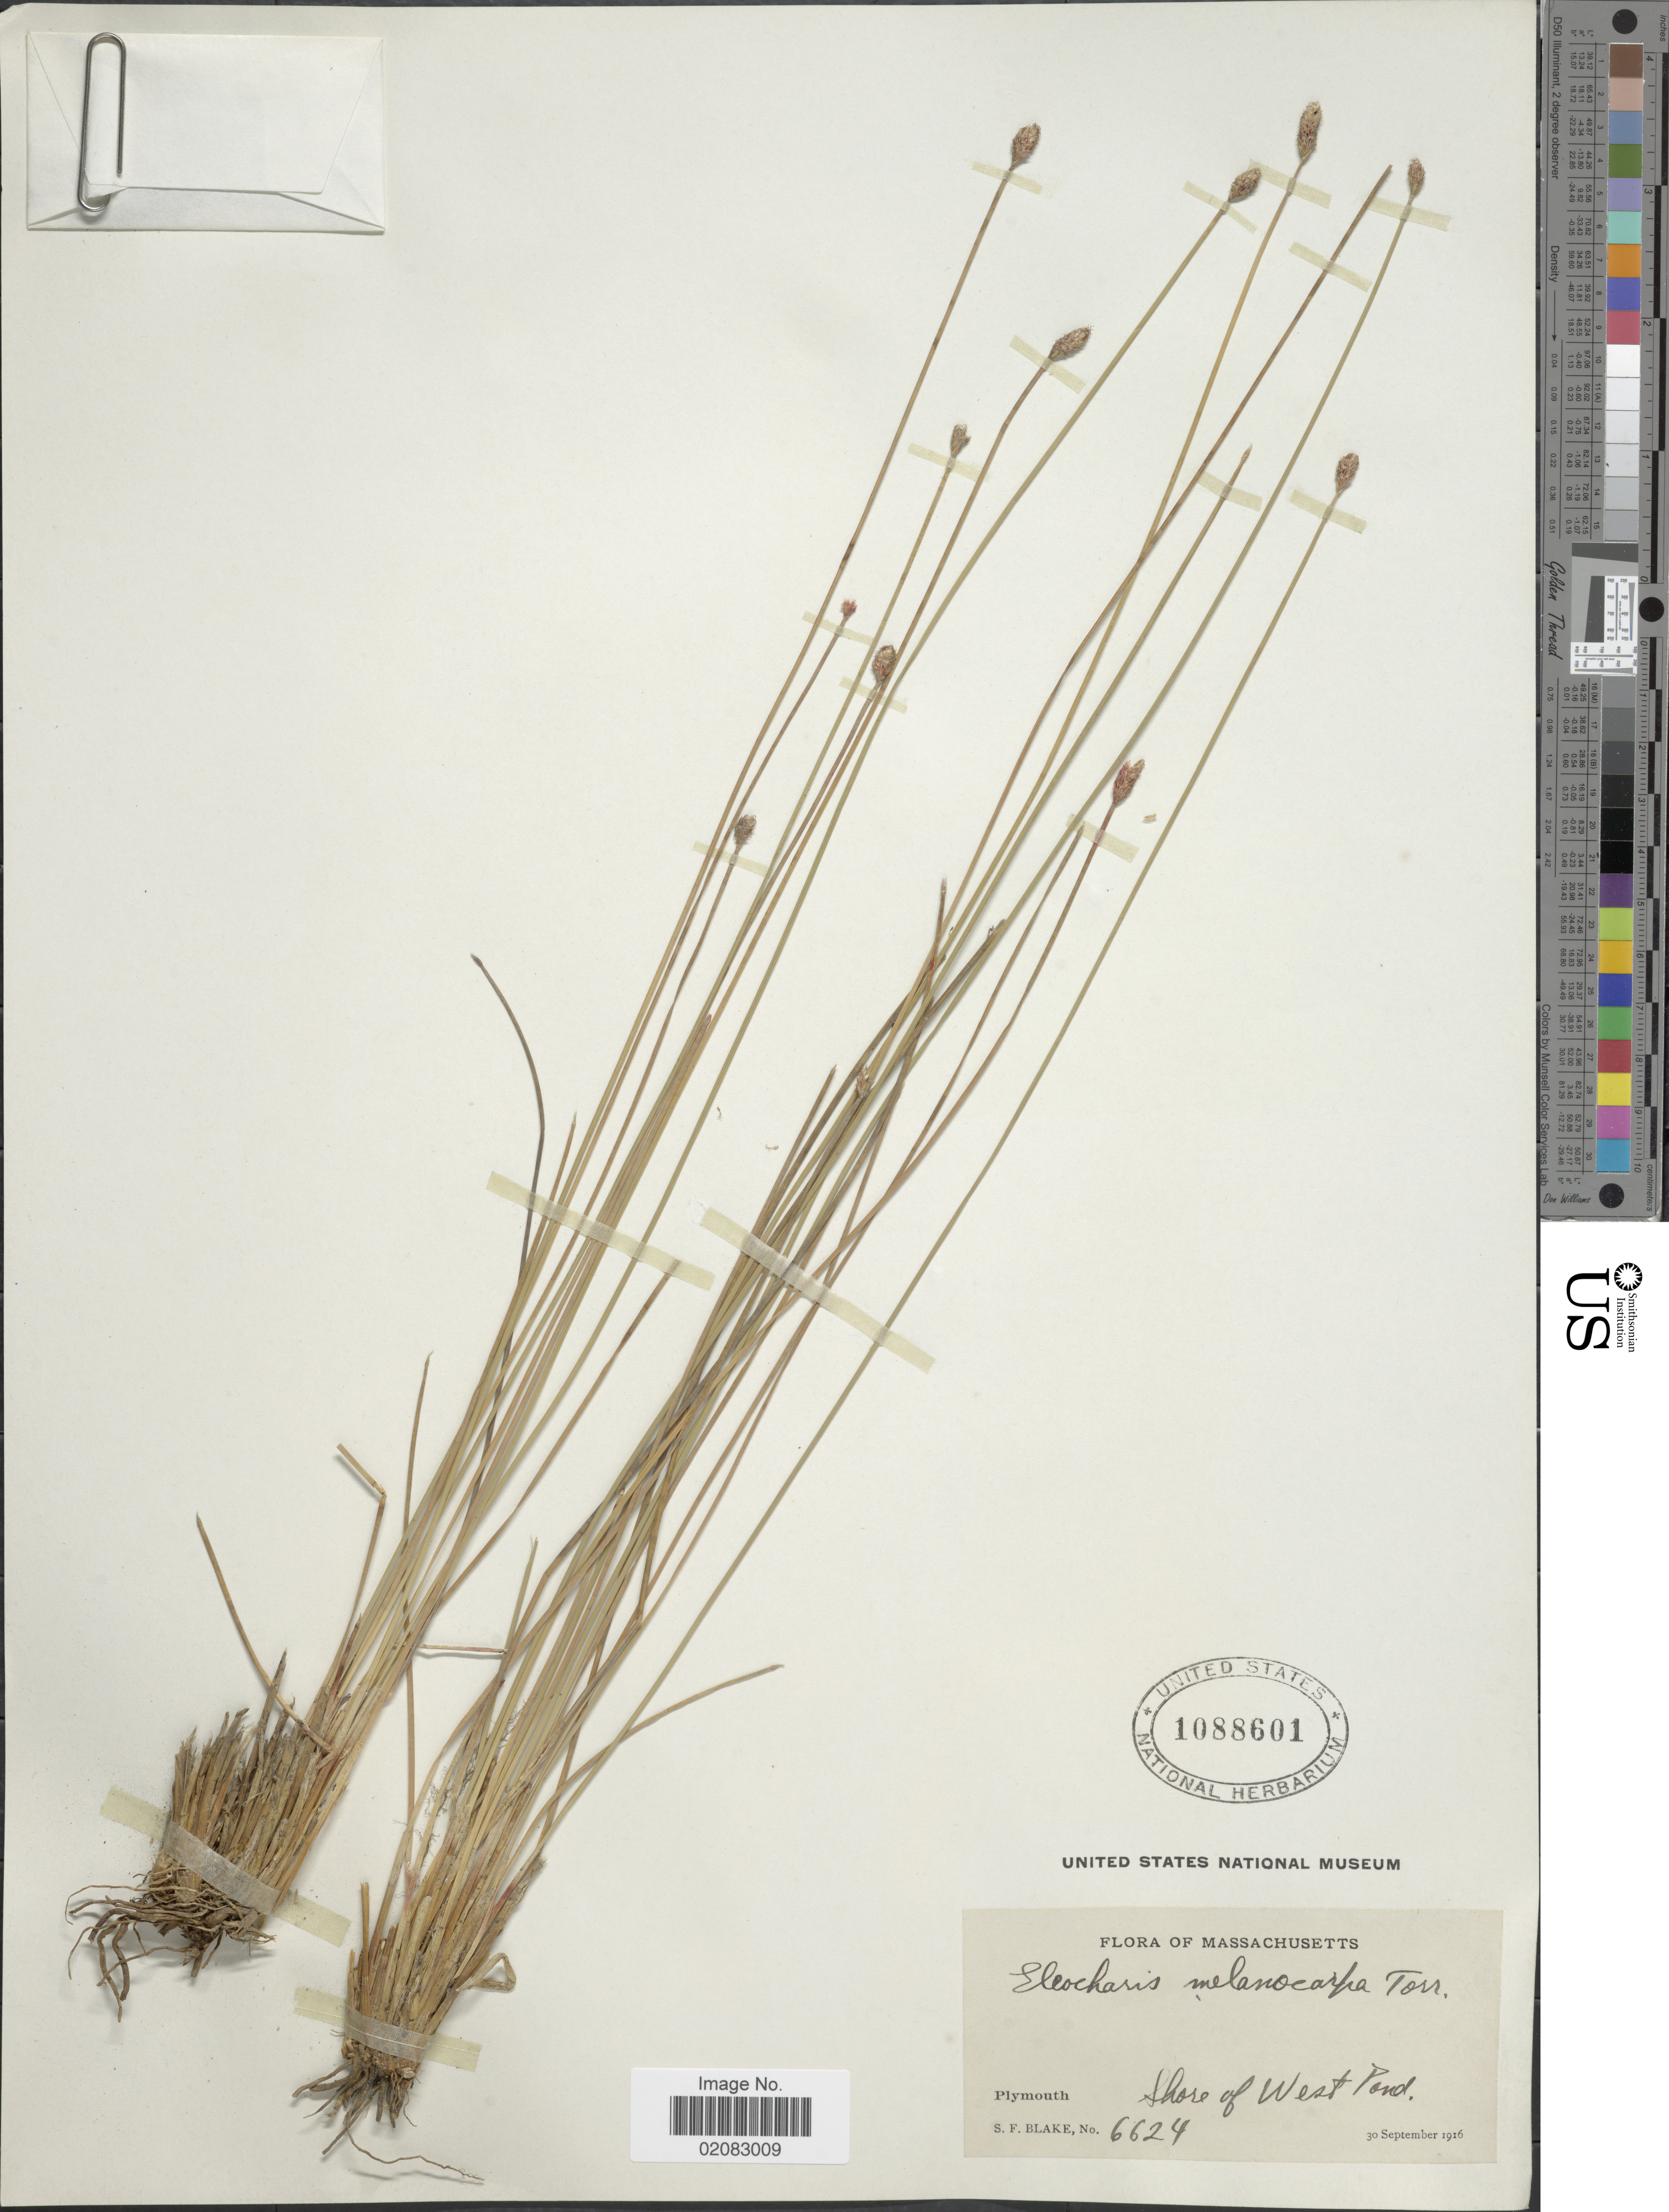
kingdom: Plantae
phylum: Tracheophyta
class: Liliopsida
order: Poales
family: Cyperaceae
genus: Eleocharis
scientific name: Eleocharis melanocarpa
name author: Torr.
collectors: S. Blake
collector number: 6624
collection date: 1916-09-30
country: United States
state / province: Massachusetts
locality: Plymouth, Shore of West Pond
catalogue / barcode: US 1088601